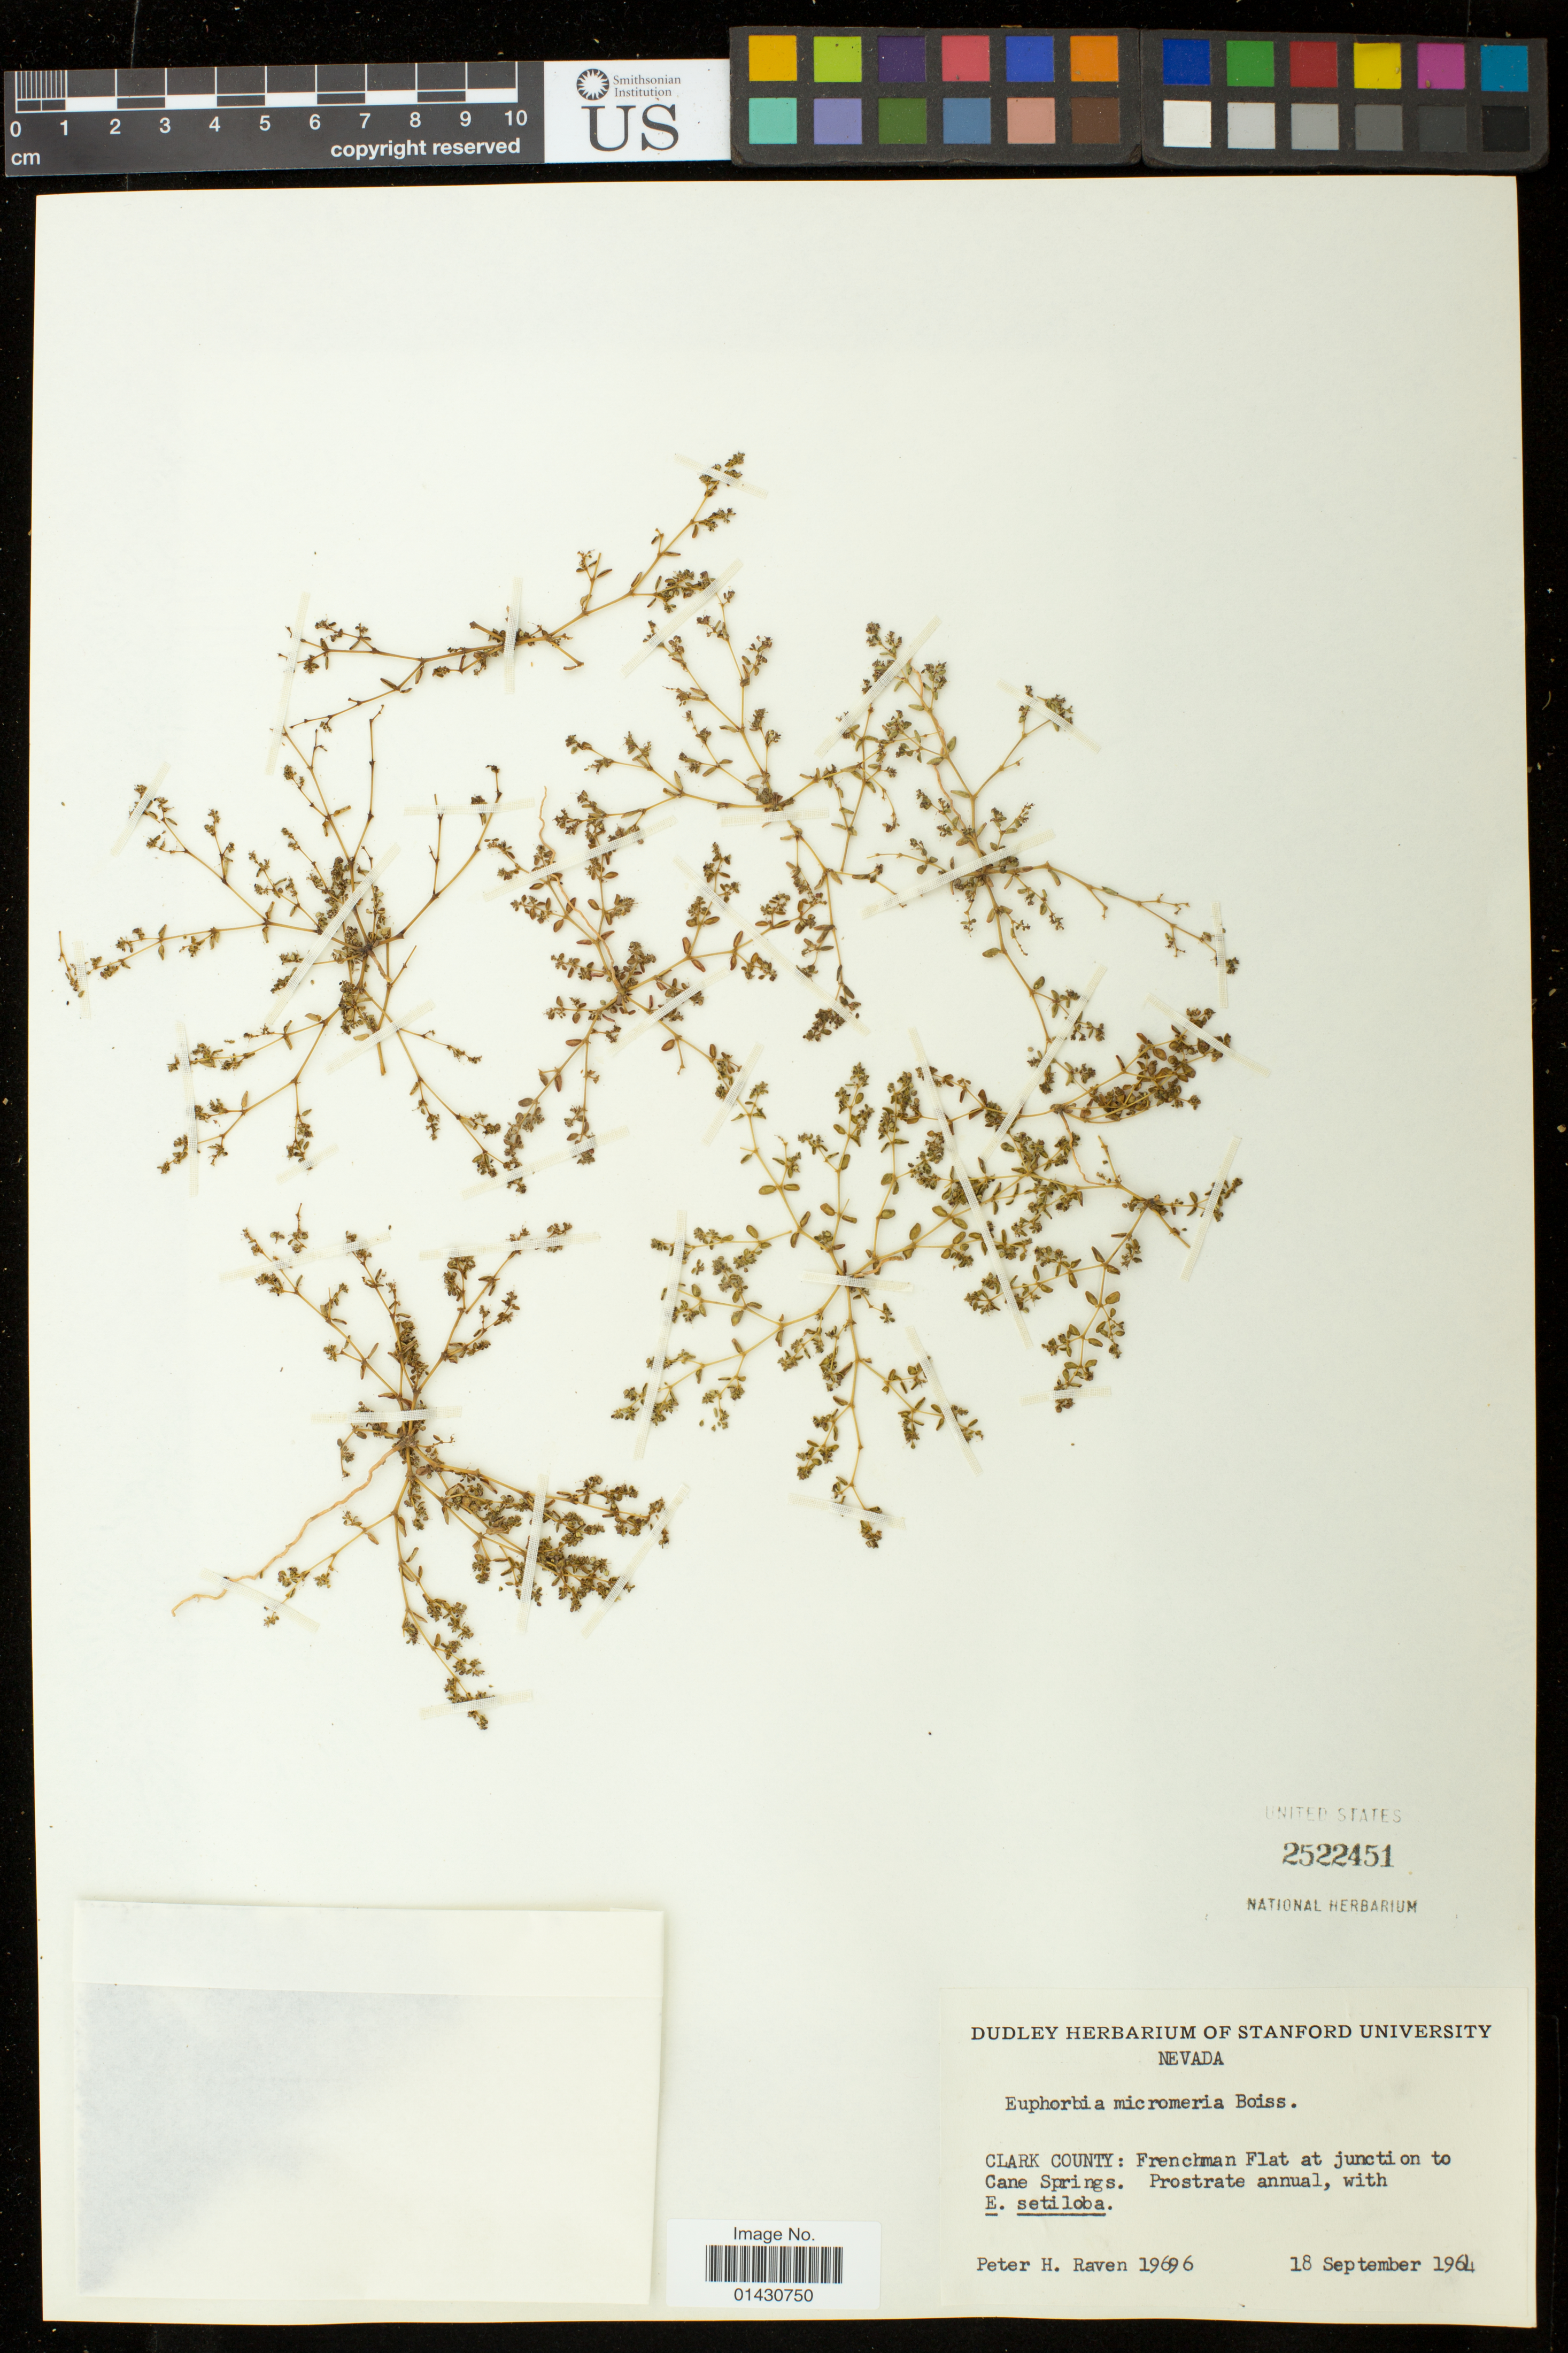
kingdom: Plantae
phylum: Tracheophyta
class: Magnoliopsida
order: Malpighiales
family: Euphorbiaceae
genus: Euphorbia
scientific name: Euphorbia micromera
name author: Boiss.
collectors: P. Raven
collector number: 19696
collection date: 1964-09-18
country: United States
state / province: Nevada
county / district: Clark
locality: Frenchman Flat at junction to Cane Springs.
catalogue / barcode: US 2522451